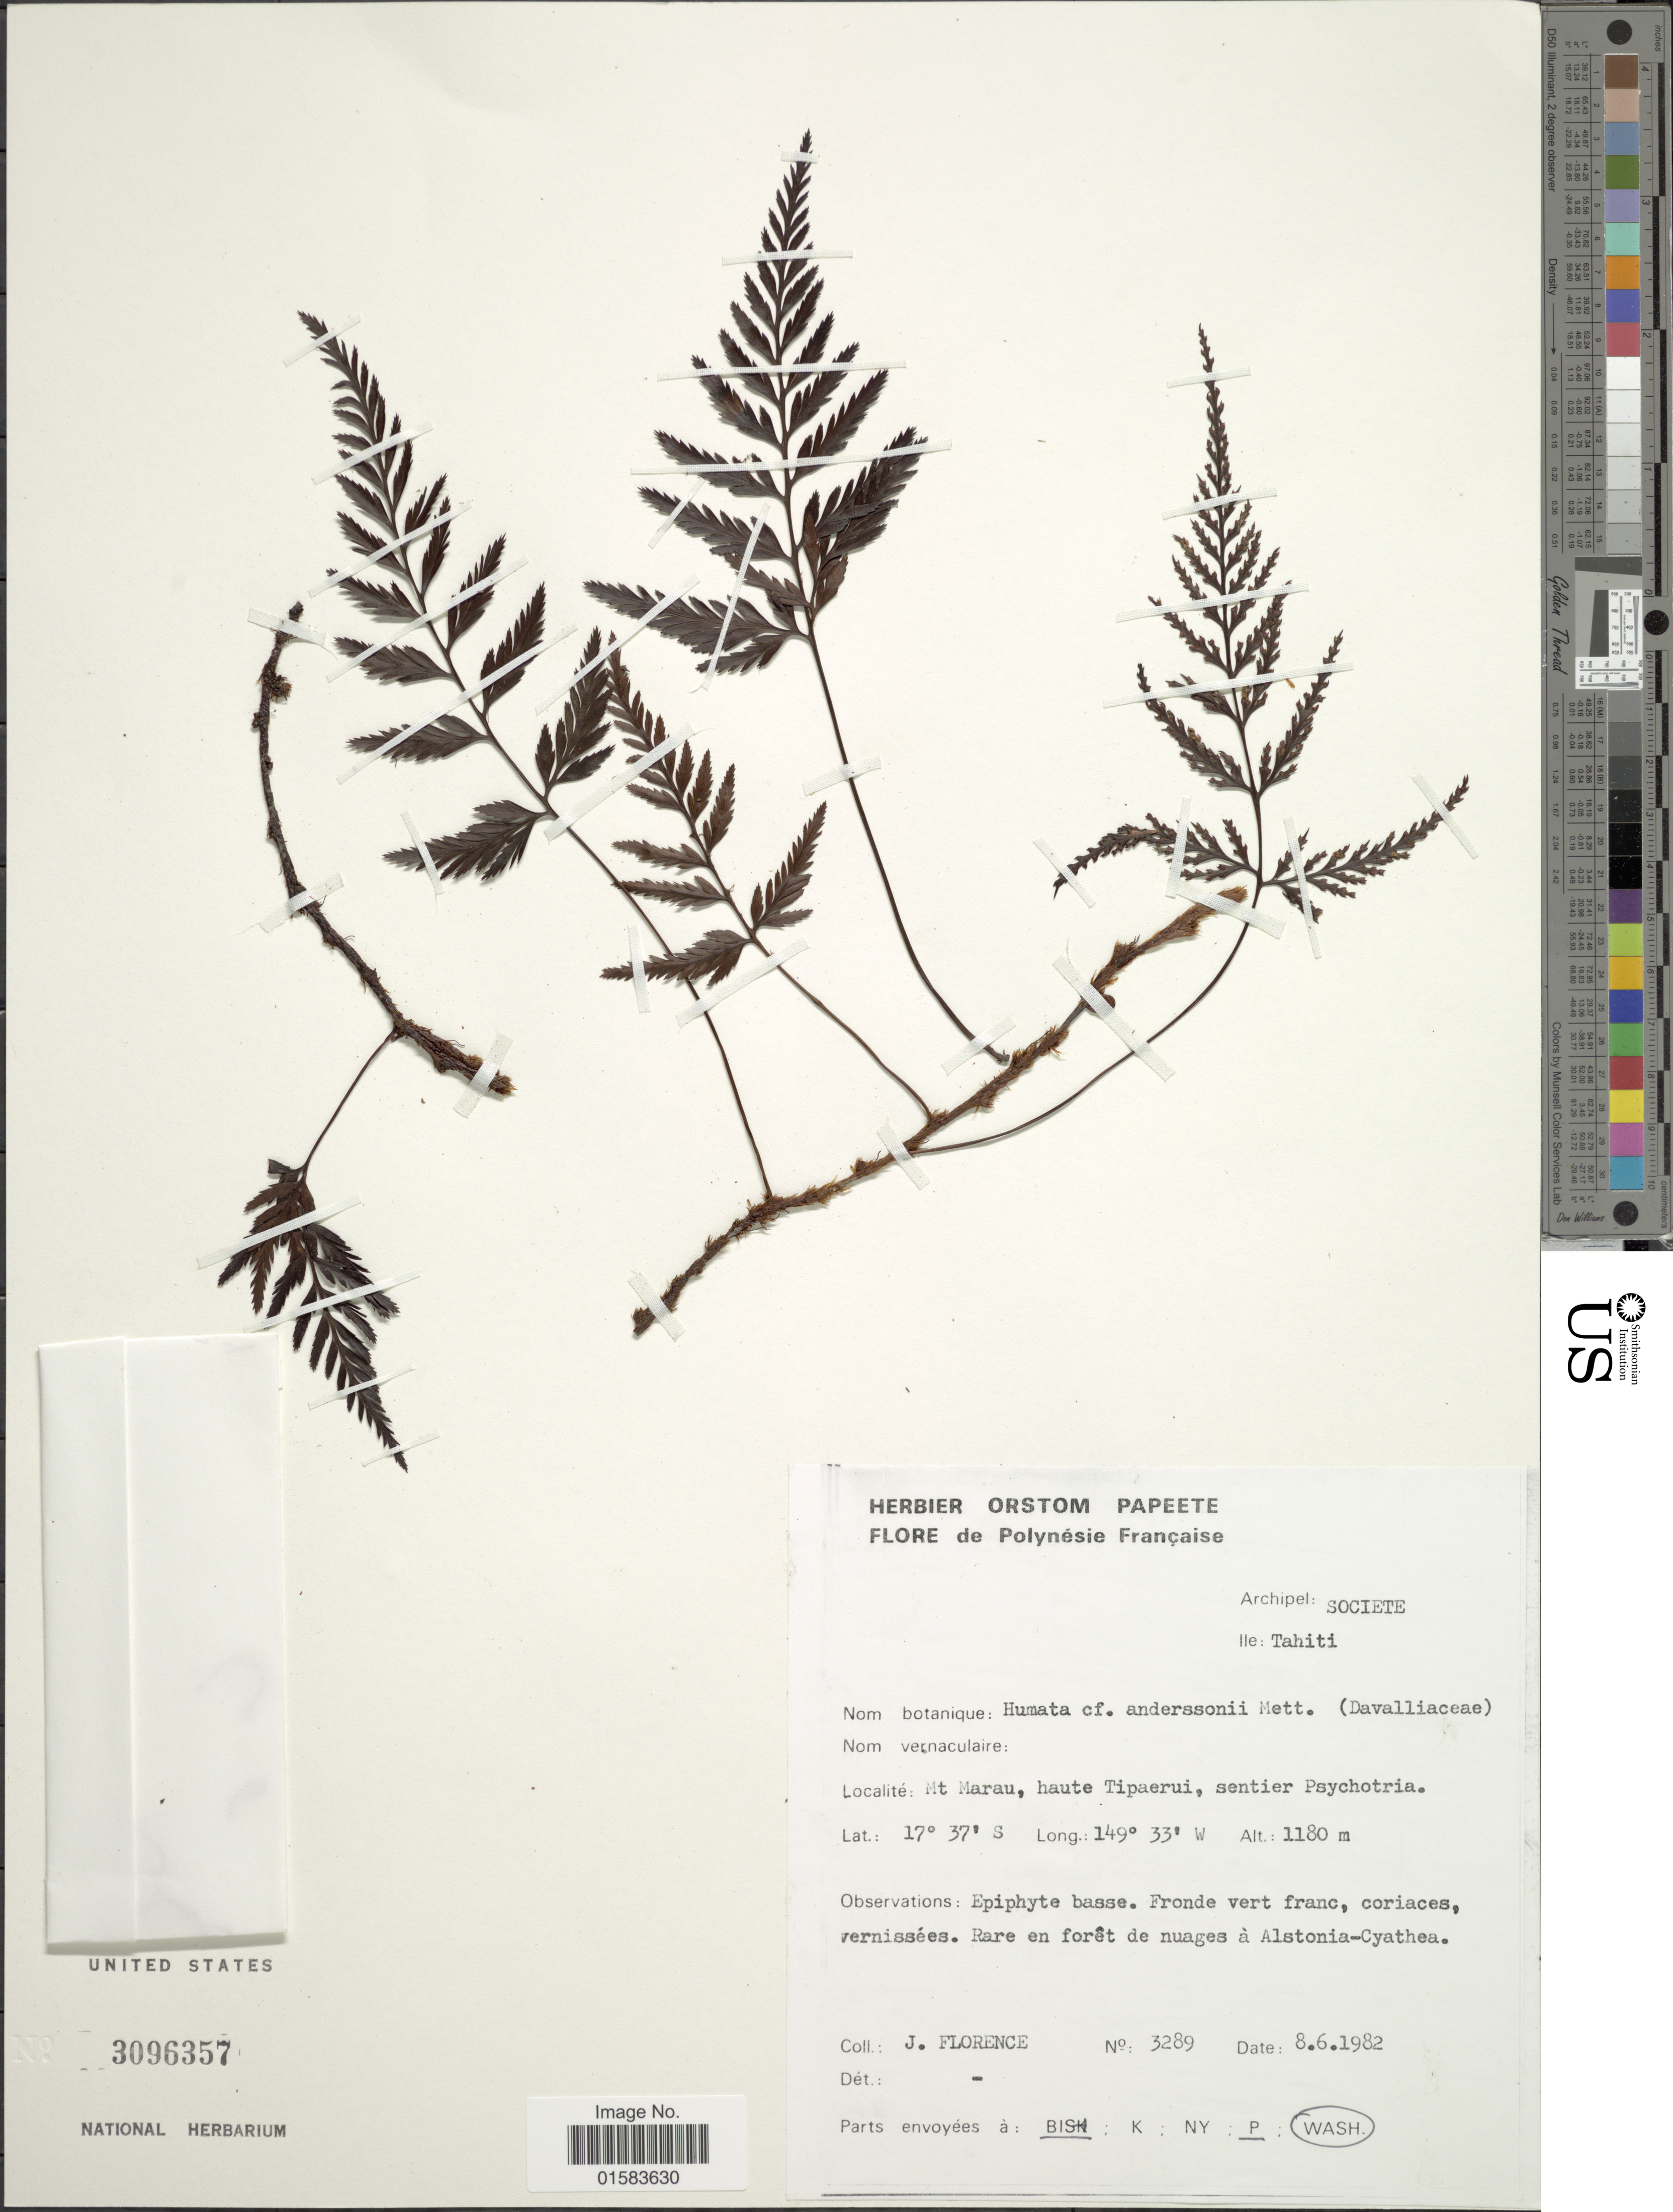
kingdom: Plantae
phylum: Tracheophyta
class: Polypodiopsida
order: Polypodiales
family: Davalliaceae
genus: Davallia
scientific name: Davallia repens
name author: (L. f.) Kuhn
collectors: J. Florence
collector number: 3289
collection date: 1982-06-08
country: French Polynesia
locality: Societe, Mt. Marau, haute Tipaerui, sentier Psychotria, Tahiti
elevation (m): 1180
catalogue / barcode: US 3096357